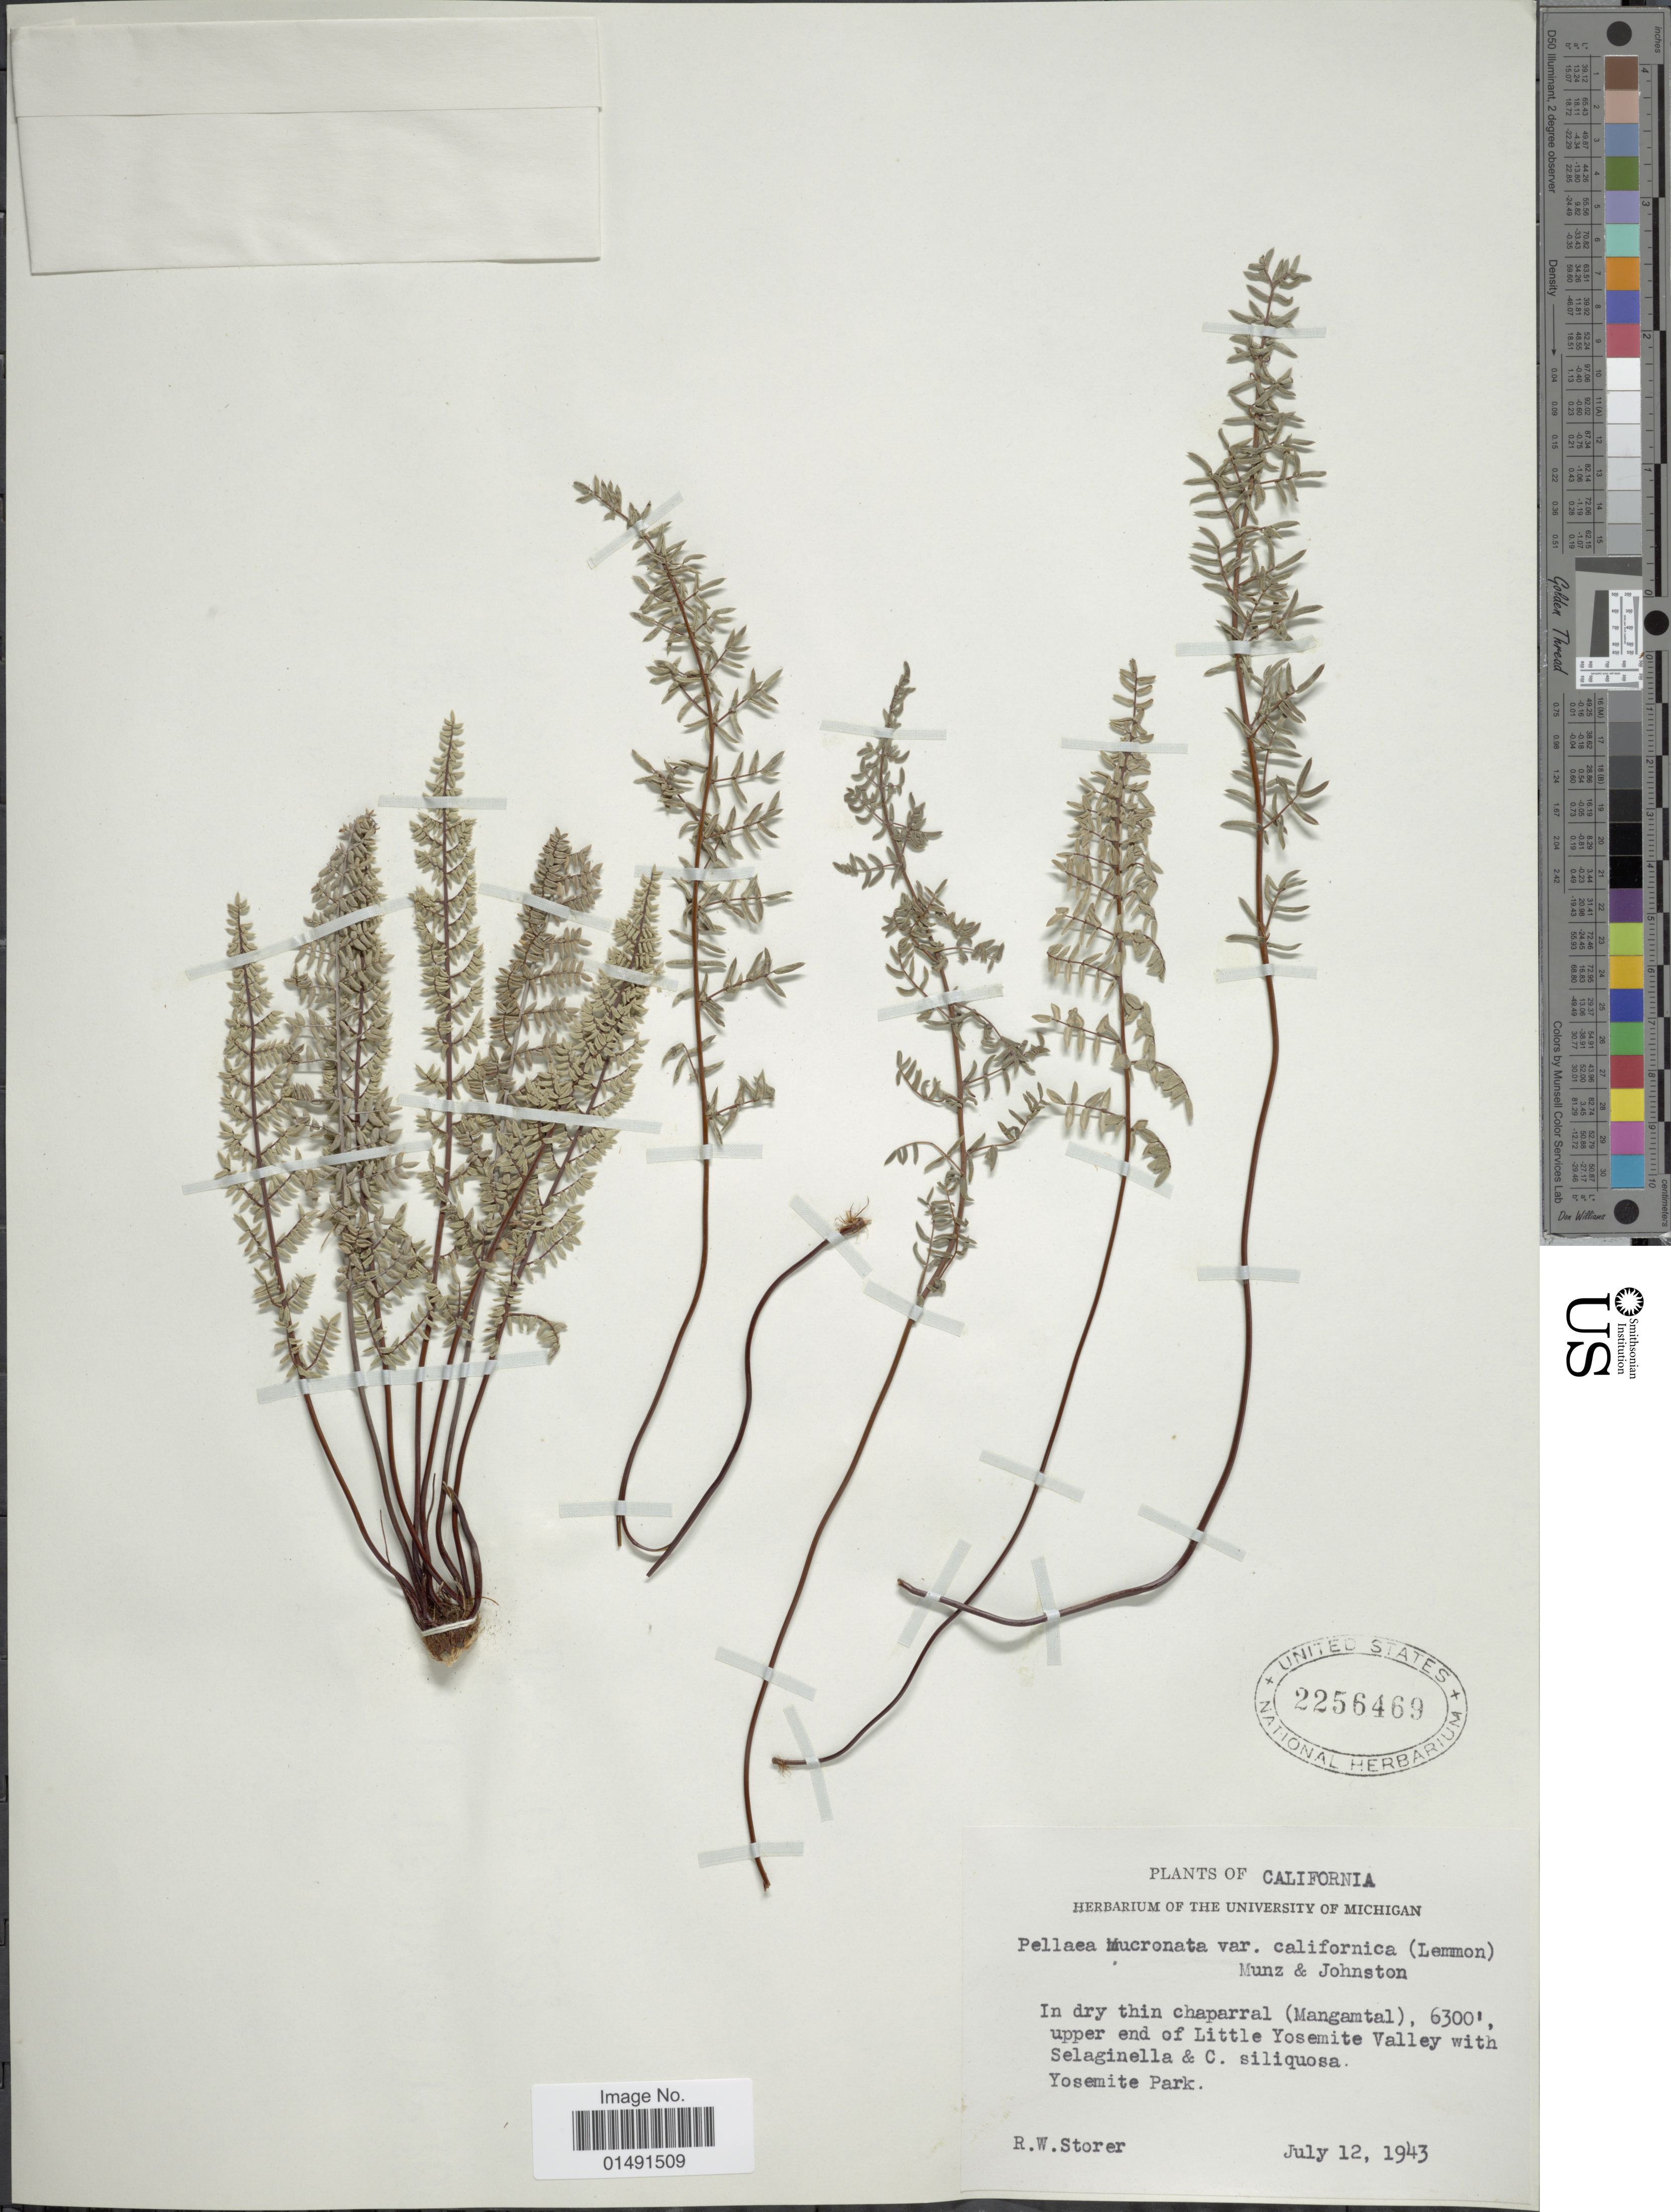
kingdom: Plantae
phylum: Tracheophyta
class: Polypodiopsida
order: Polypodiales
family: Pteridaceae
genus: Pellaea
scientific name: Pellaea mucronata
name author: (D.C. Eaton) D.C. Eaton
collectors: R. Storer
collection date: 1943-07-12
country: United States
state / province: California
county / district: Mariposa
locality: In dry thin chaparral (Mangamtal) upper end of Little Yosemite Valley with Selaginella & C. siliquosa. Yosemite Park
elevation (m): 1920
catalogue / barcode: US 2256469